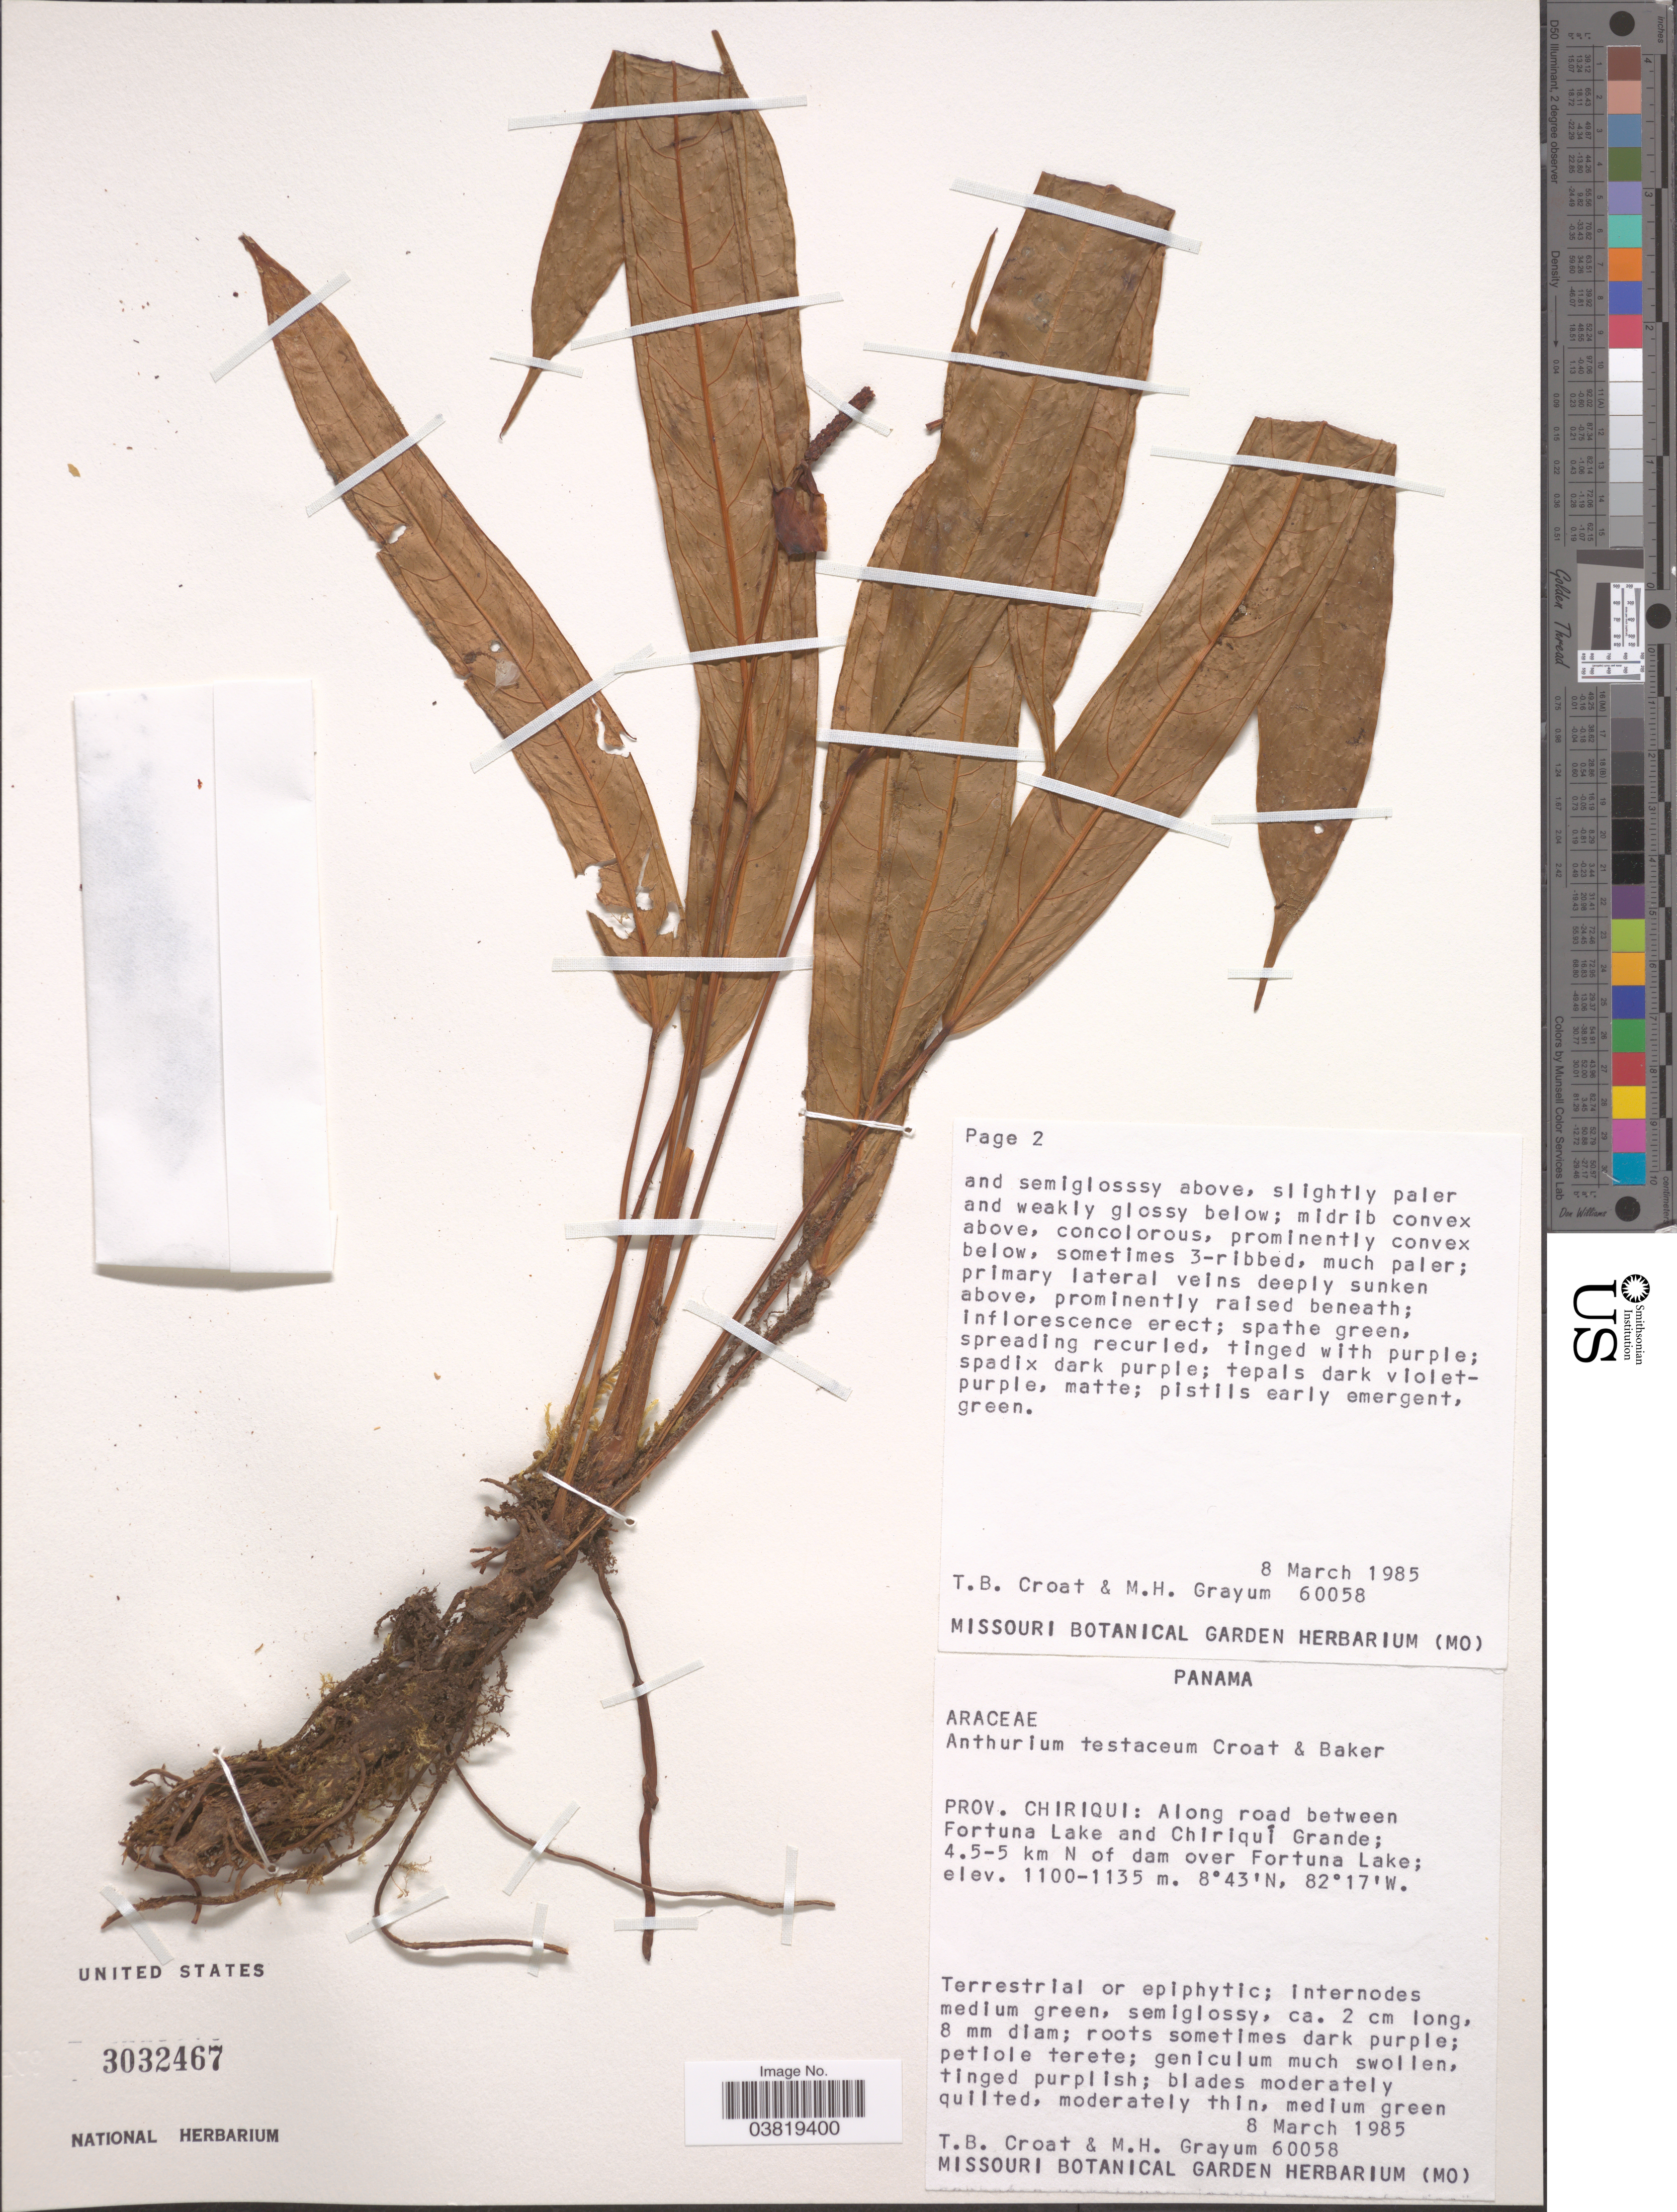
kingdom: Plantae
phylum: Tracheophyta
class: Liliopsida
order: Alismatales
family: Araceae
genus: Anthurium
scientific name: Anthurium testaceum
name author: Croat & R.A. Baker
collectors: T. B. Croat & M. H. Grayum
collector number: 60058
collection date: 1985-03-08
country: Panama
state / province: Chiriqui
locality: Along road between Fortuna Lake and Chiriquí Grande; 4.5-5 km N of dam over Fortuna Lake.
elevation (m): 1100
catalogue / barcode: US 3032467